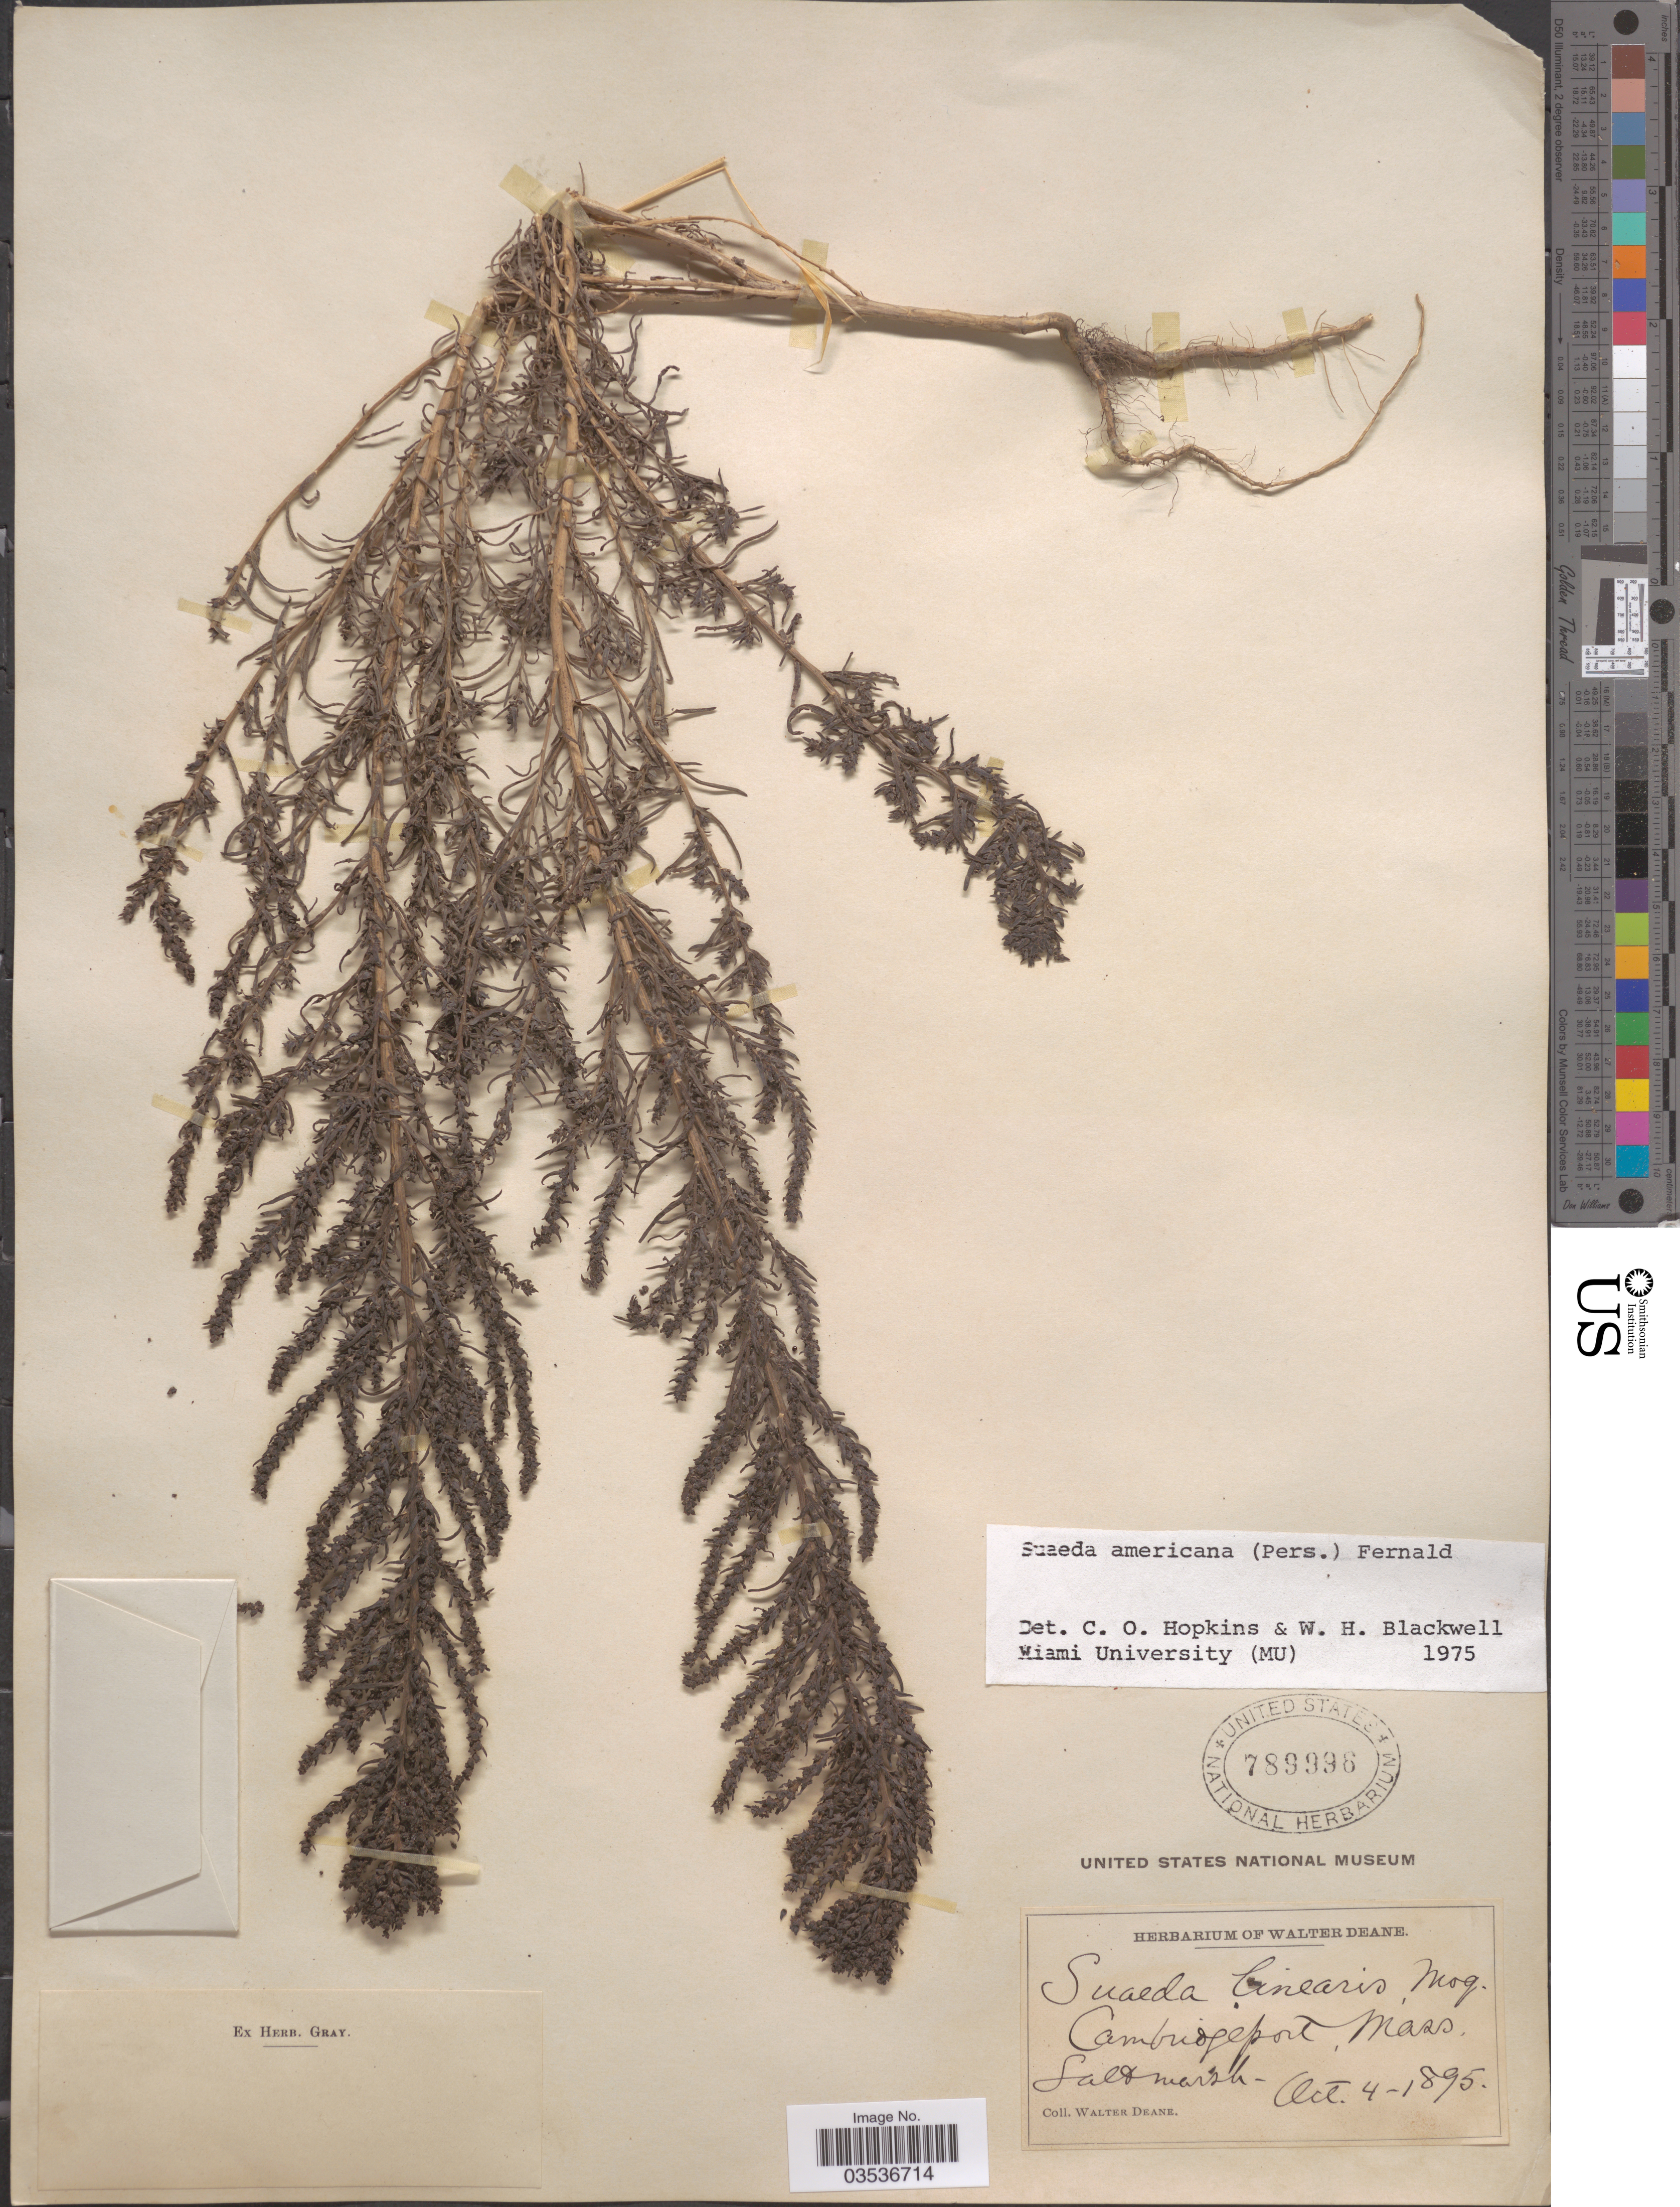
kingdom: Plantae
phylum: Tracheophyta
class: Magnoliopsida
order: Caryophyllales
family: Amaranthaceae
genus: Suaeda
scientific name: Suaeda americana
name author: (Pers.) Fernald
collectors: W. Deane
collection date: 1895-10-04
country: United States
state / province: Massachusetts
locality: Cambridgeport.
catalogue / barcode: US 789996